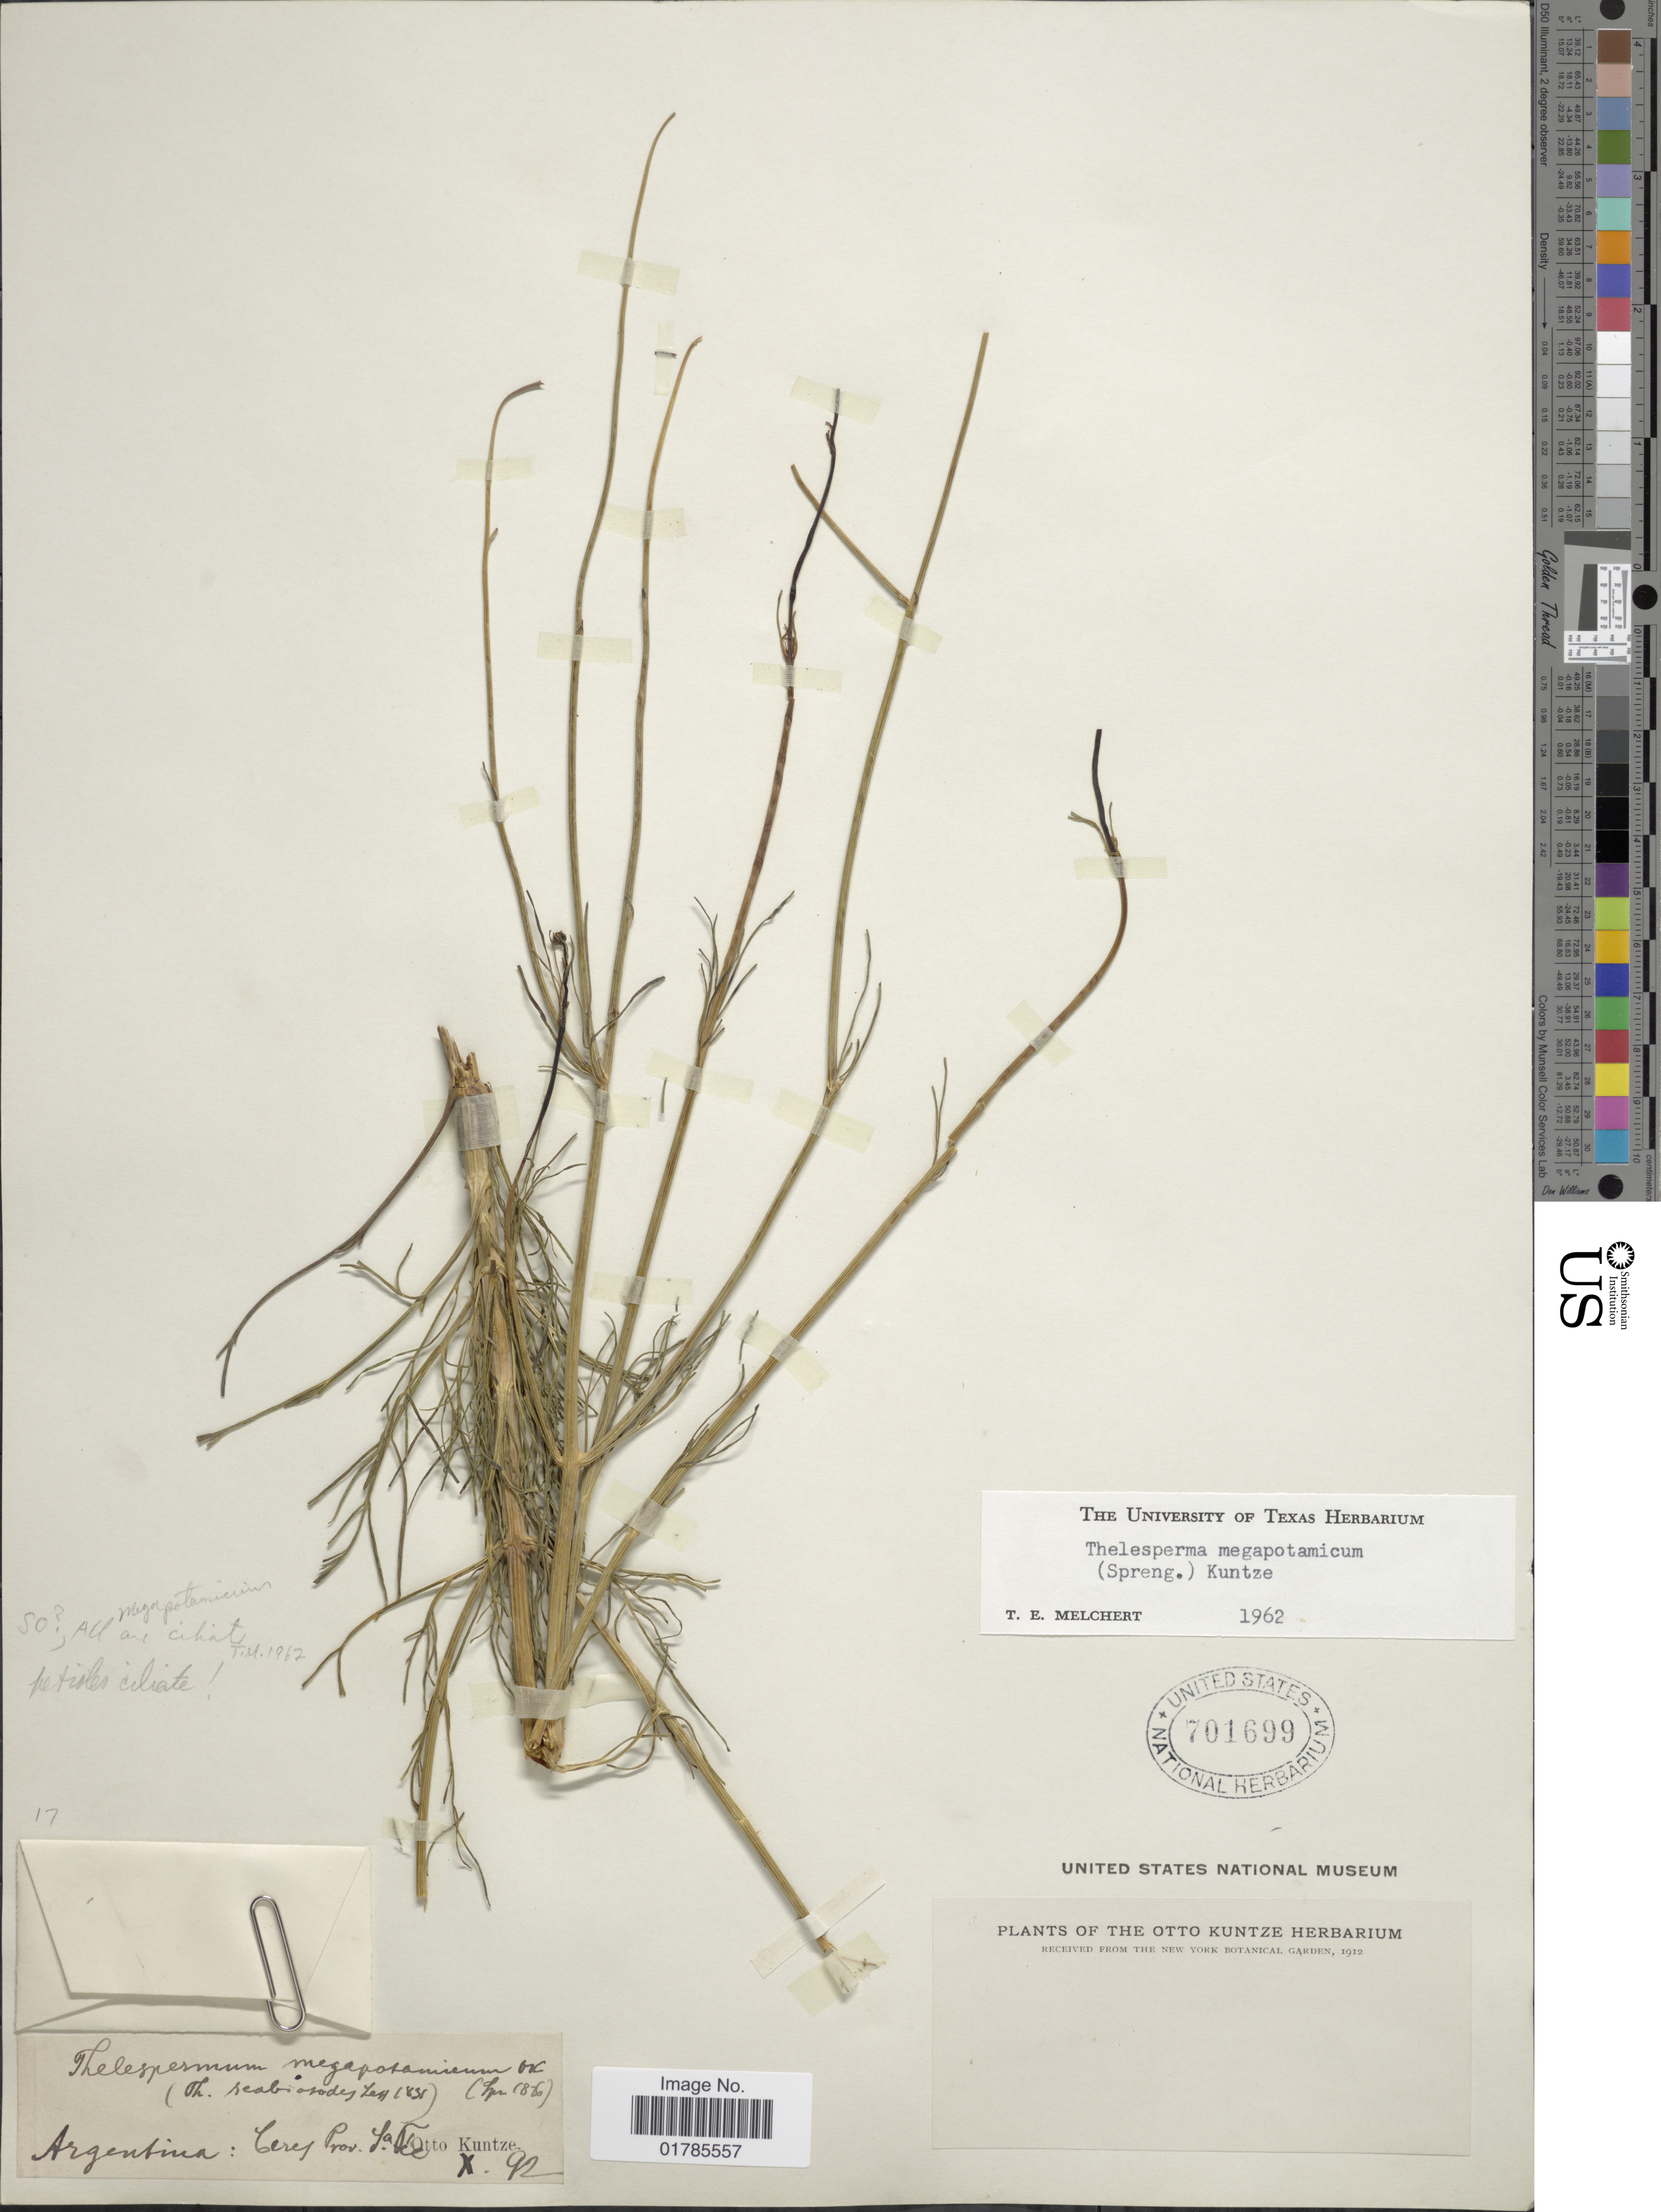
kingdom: Plantae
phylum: Tracheophyta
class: Magnoliopsida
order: Asterales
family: Asteraceae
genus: Thelesperma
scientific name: Thelesperma megapotamicum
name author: (Spreng.) Herter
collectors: C.E.O. Kuntze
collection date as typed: Transcribed d/m/y: /10/92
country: Argentina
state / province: Santa Fé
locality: Ceres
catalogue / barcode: US 701699